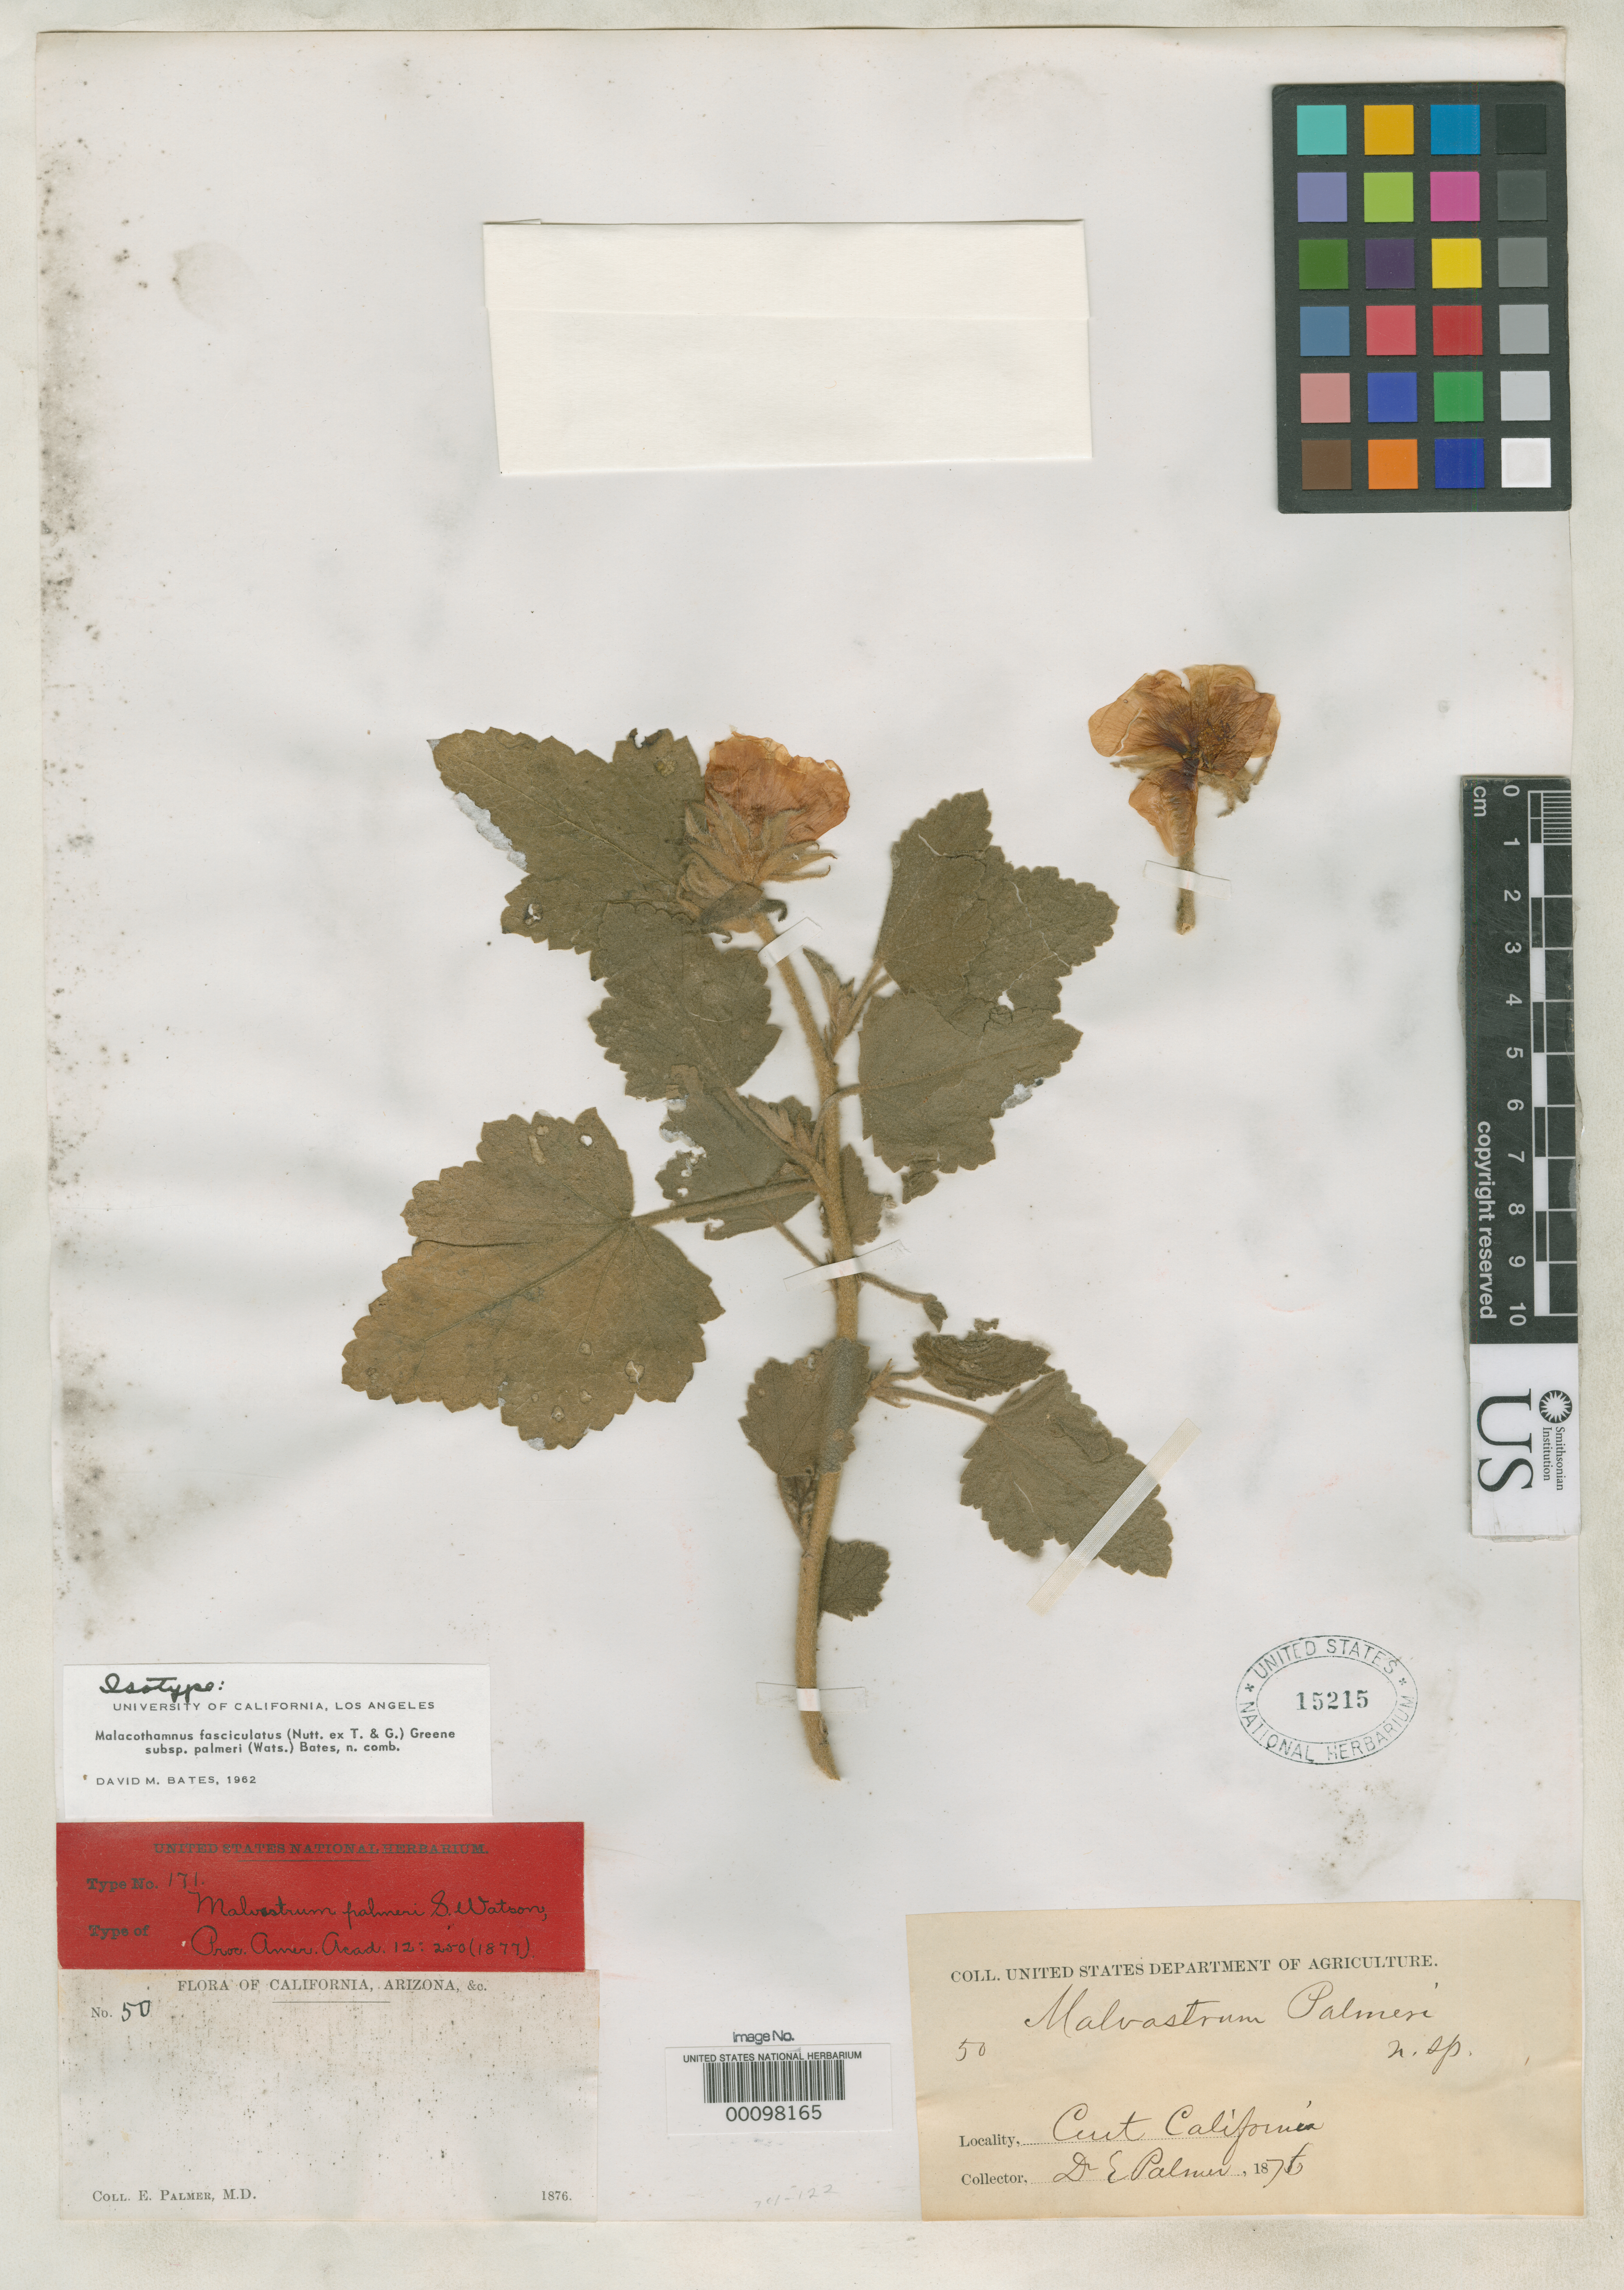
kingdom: Plantae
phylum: Tracheophyta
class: Magnoliopsida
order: Malvales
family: Malvaceae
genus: Malvastrum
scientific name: Malvastrum palmeri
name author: S. Watson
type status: Isotype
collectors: E. Palmer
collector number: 50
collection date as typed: Jul 1876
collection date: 1876-07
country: United States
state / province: California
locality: Cambra.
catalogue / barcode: US 15215